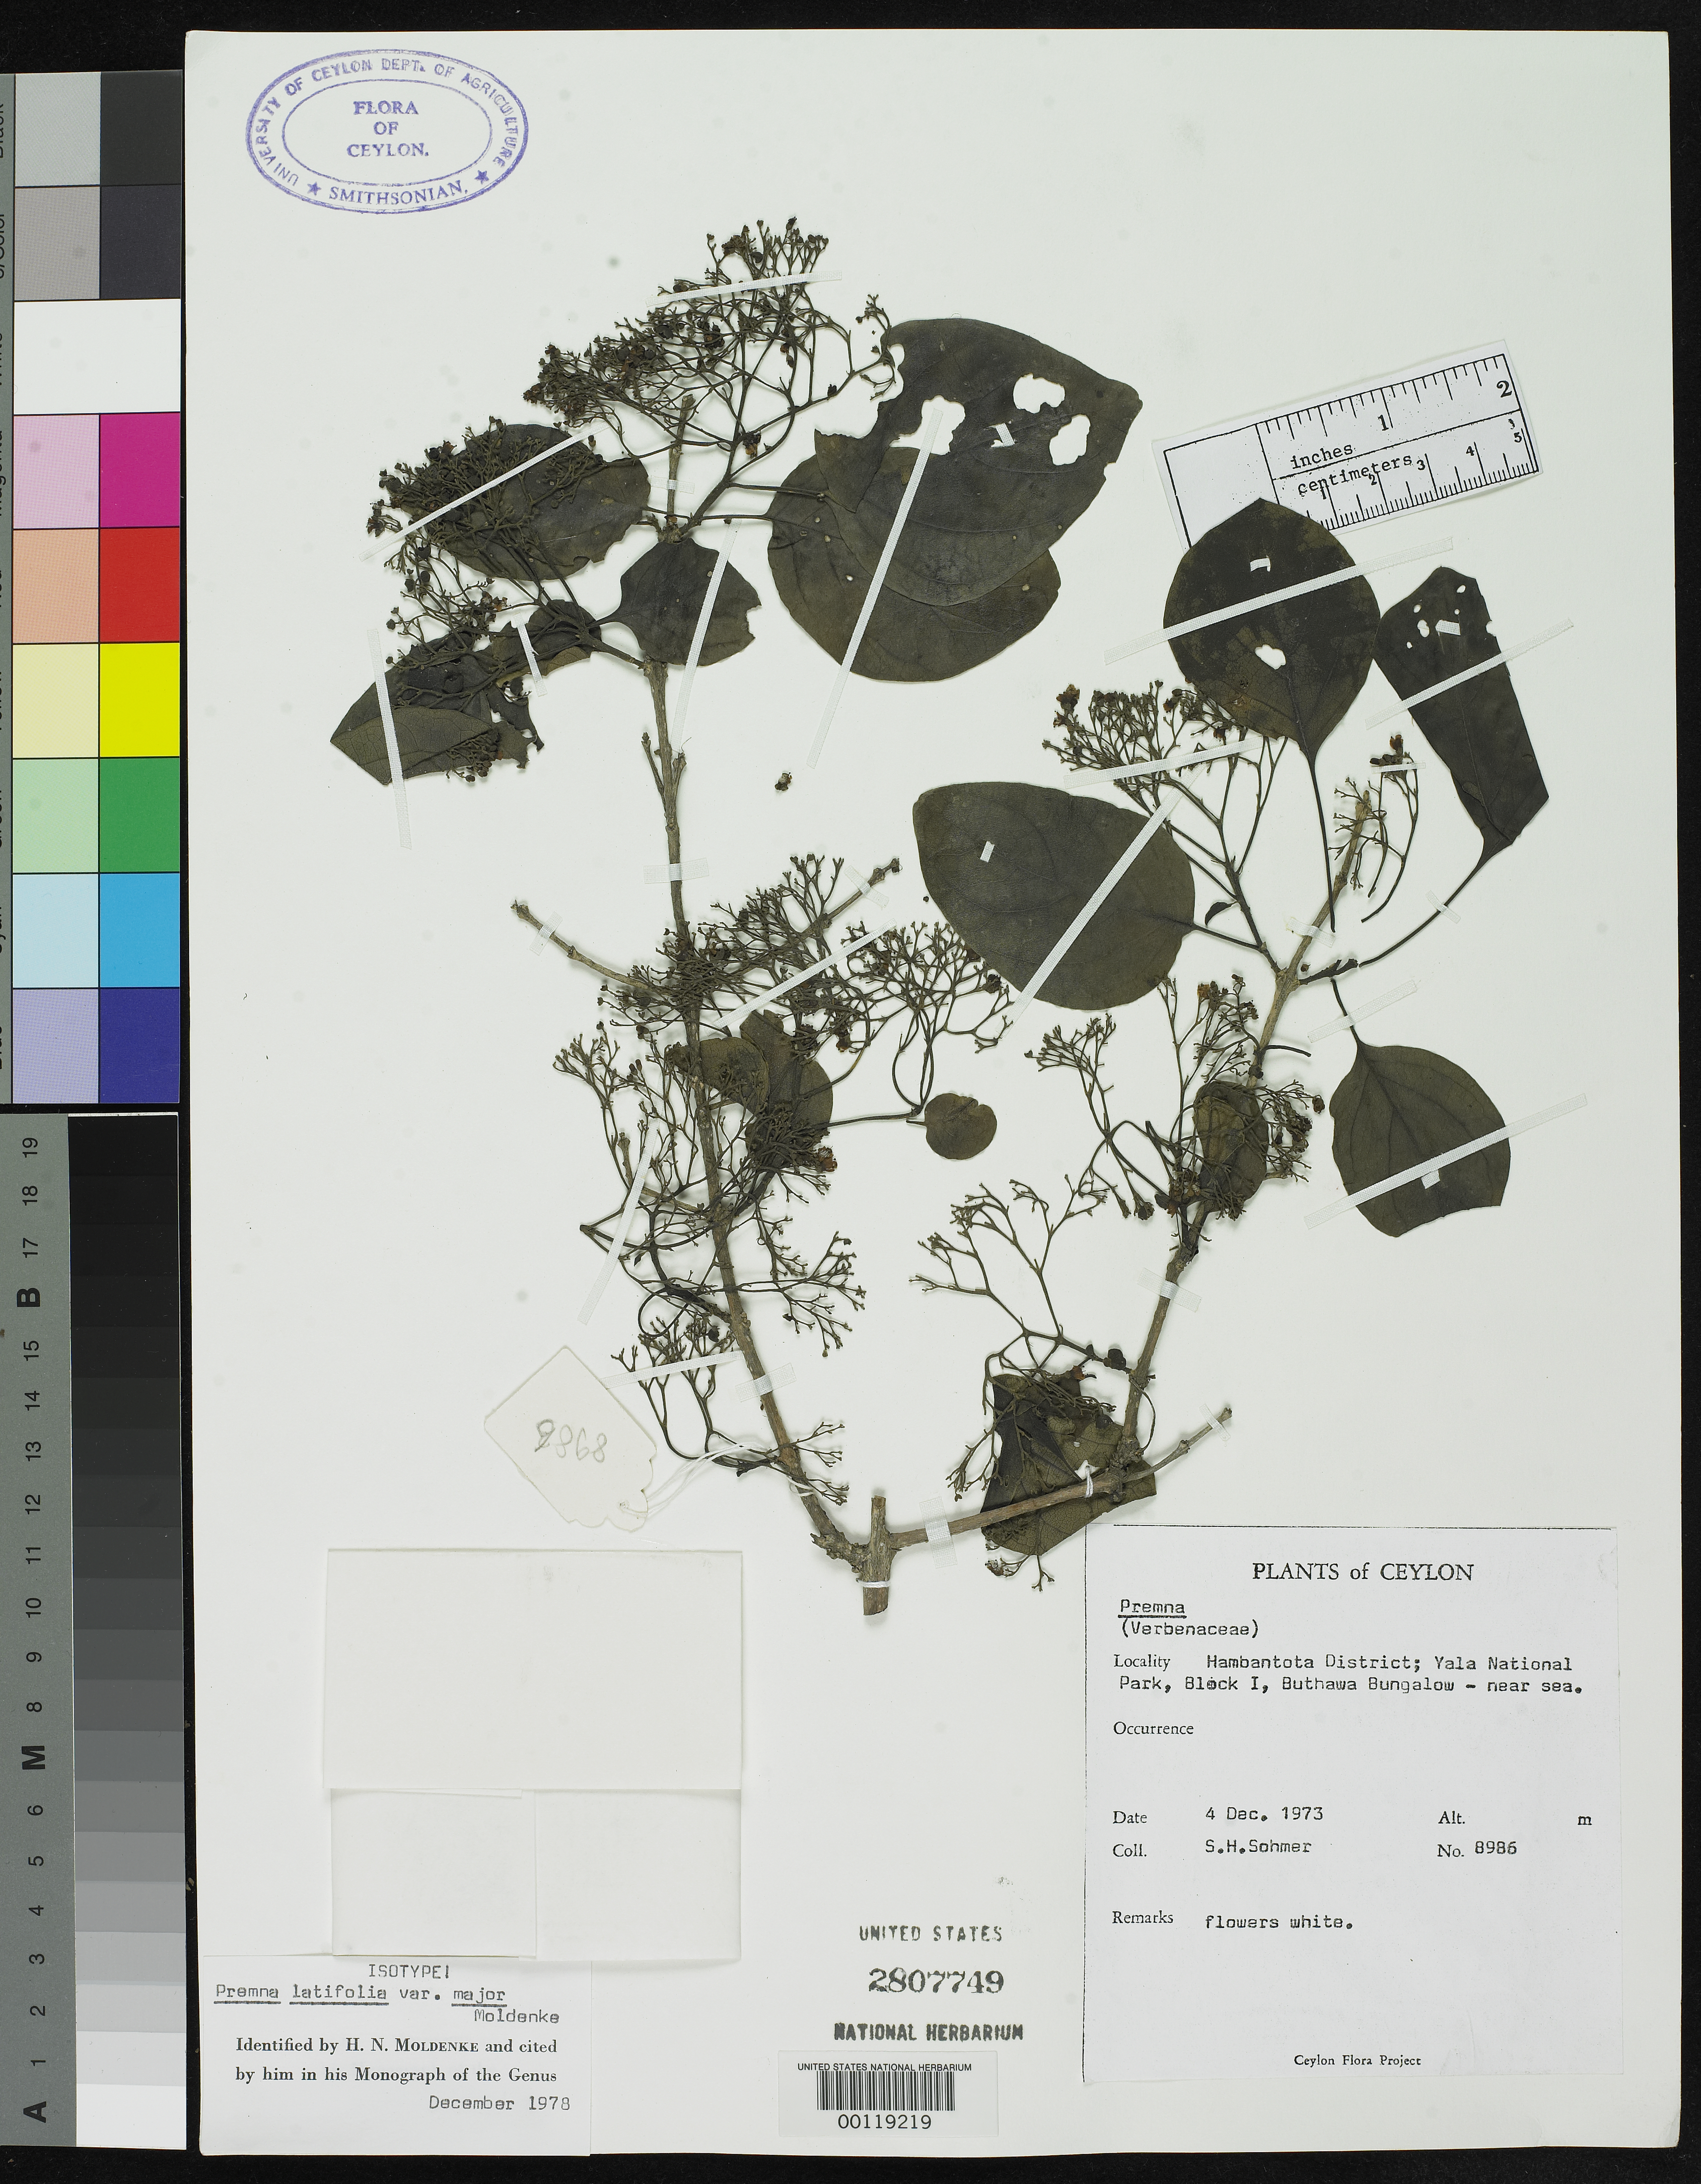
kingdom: Plantae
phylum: Tracheophyta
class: Magnoliopsida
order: Lamiales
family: Lamiaceae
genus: Premna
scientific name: Premna latifolia var. major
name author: Moldenke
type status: Isotype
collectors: S. H. Sohmer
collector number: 8986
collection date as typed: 04 Dec 1973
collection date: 1973-12-04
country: Sri Lanka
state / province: Southern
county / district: Hambantota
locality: Yala National Park, Buthawa bungalow near the sea.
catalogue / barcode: US 2807749